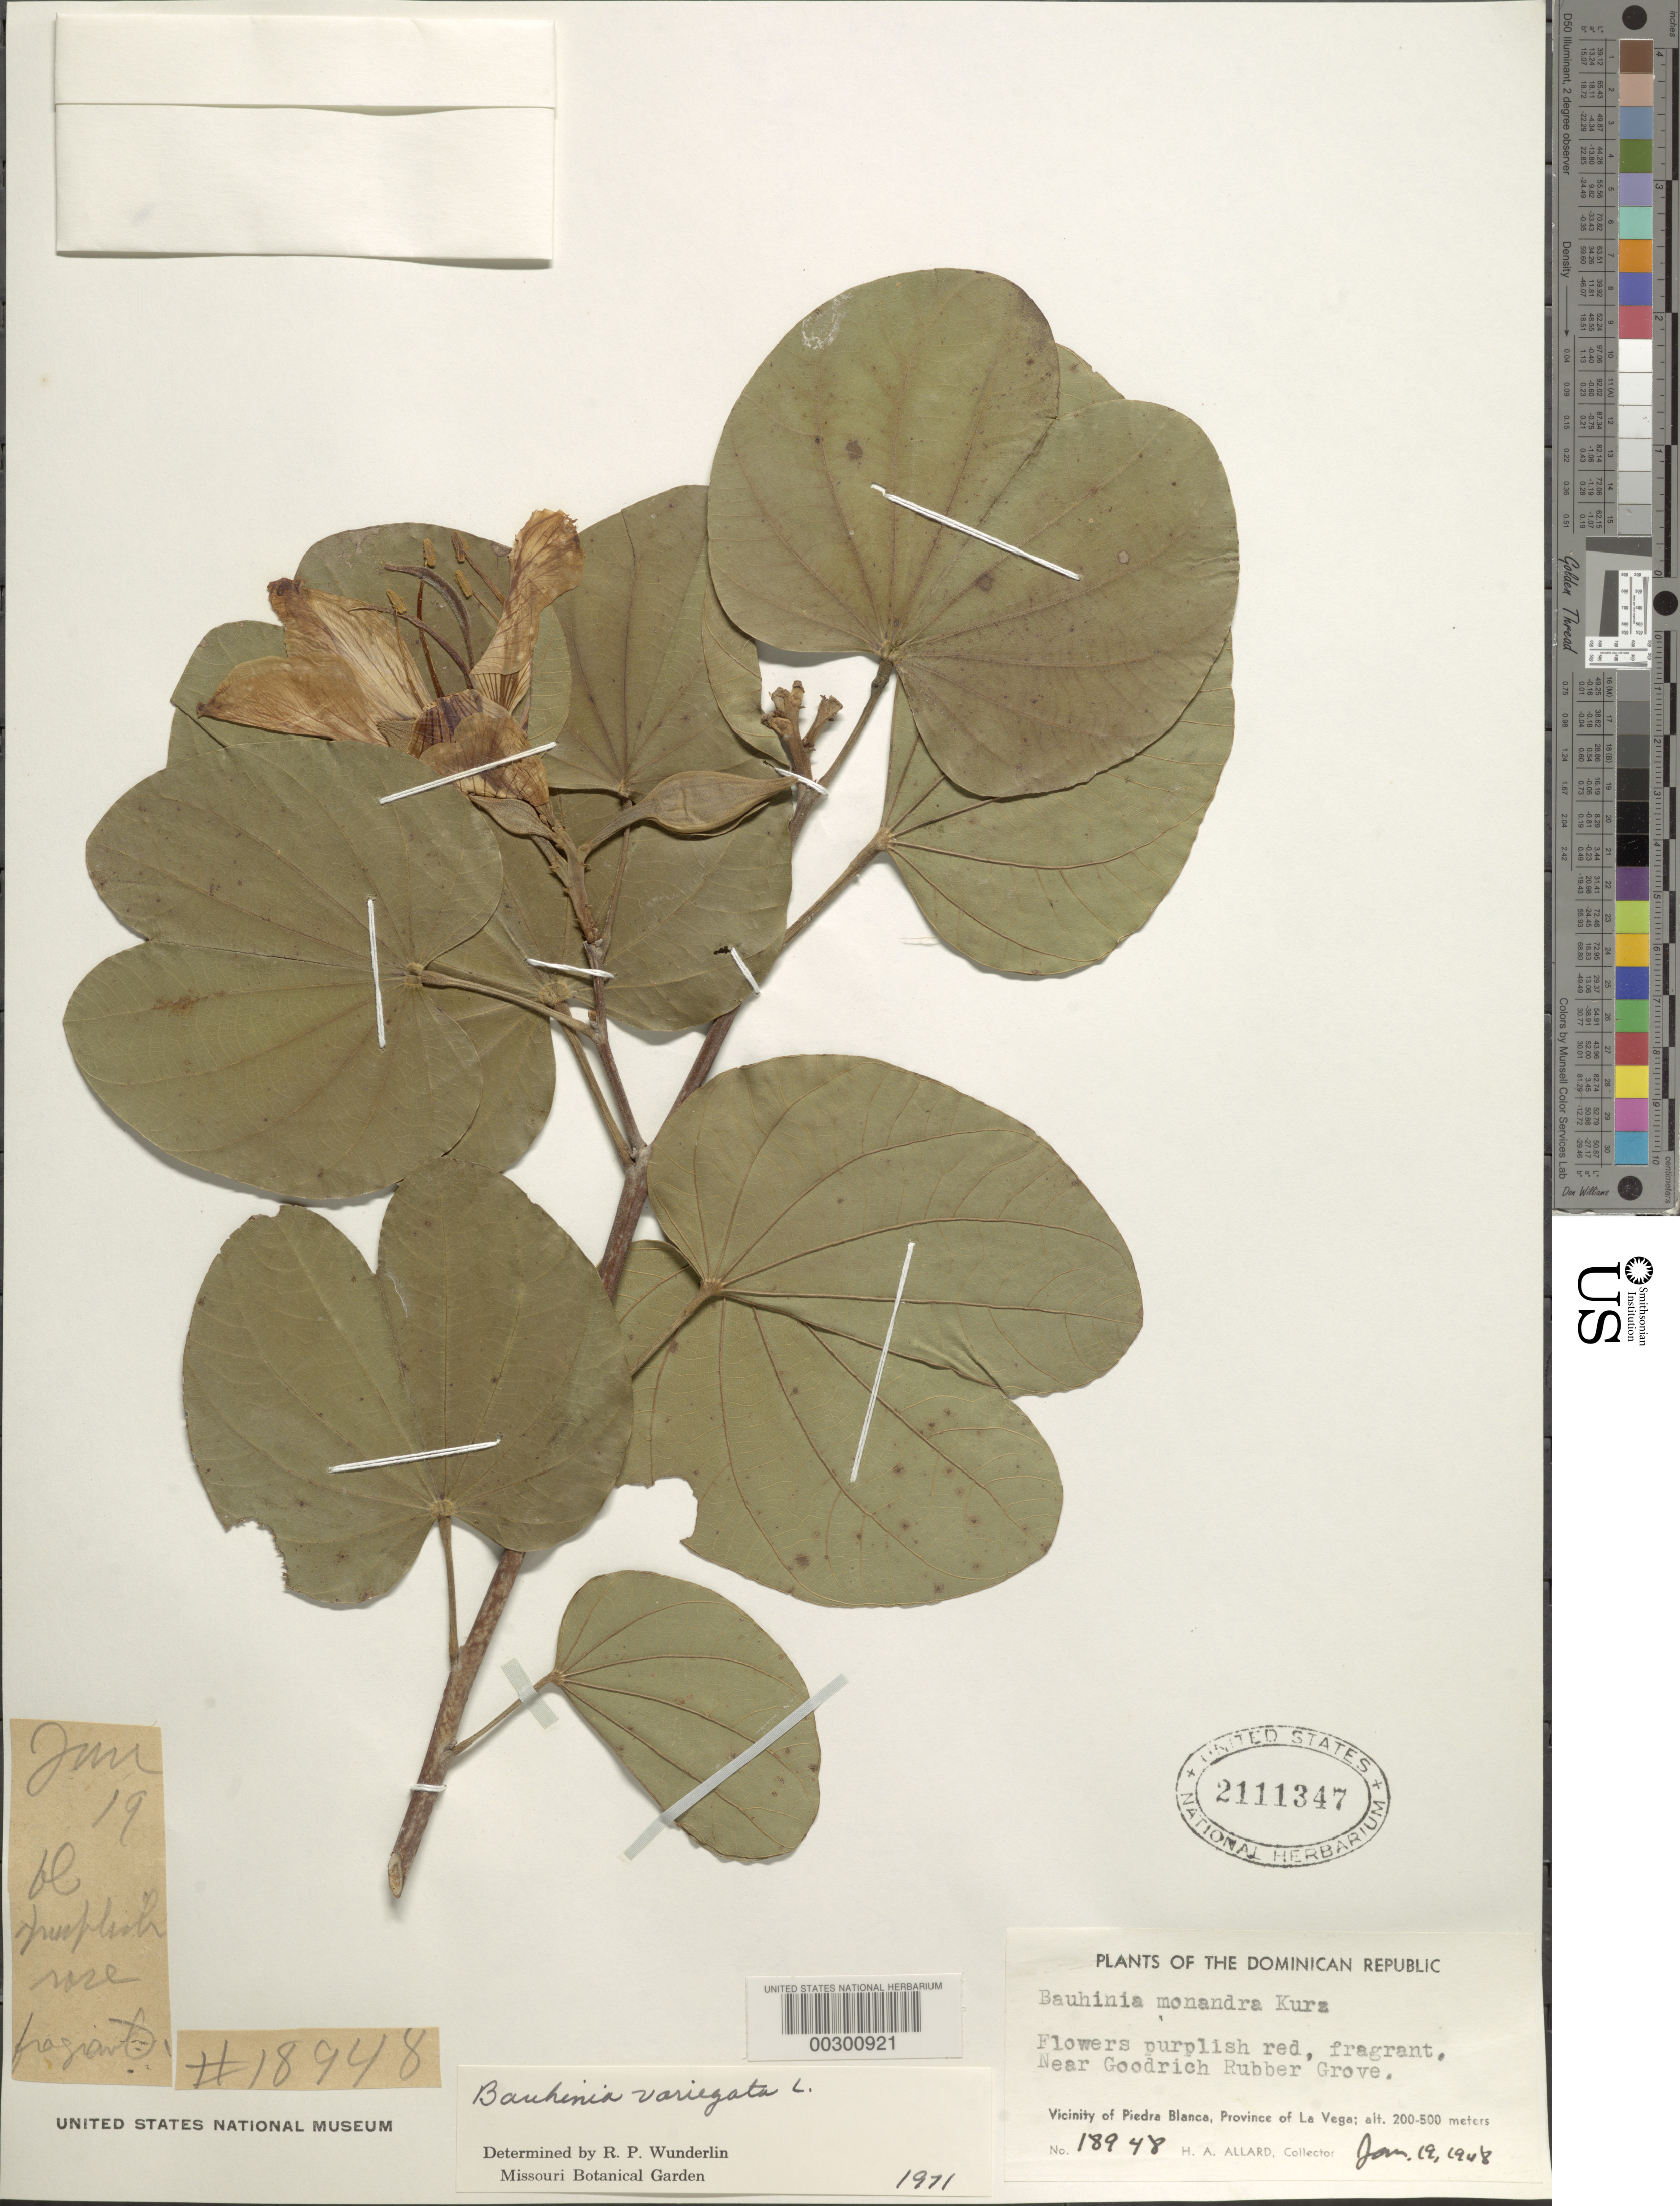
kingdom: Plantae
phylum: Tracheophyta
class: Magnoliopsida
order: Fabales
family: Fabaceae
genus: Bauhinia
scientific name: Bauhinia variegata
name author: L.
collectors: H. A. Allard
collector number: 18948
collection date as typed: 19 Jan 1948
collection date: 1948-01-19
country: Dominican Republic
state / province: La Vega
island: Hispaniola Island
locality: Vicinity of piedra blanca, near goodrich rubber grove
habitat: near grove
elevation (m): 200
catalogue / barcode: US 2111347